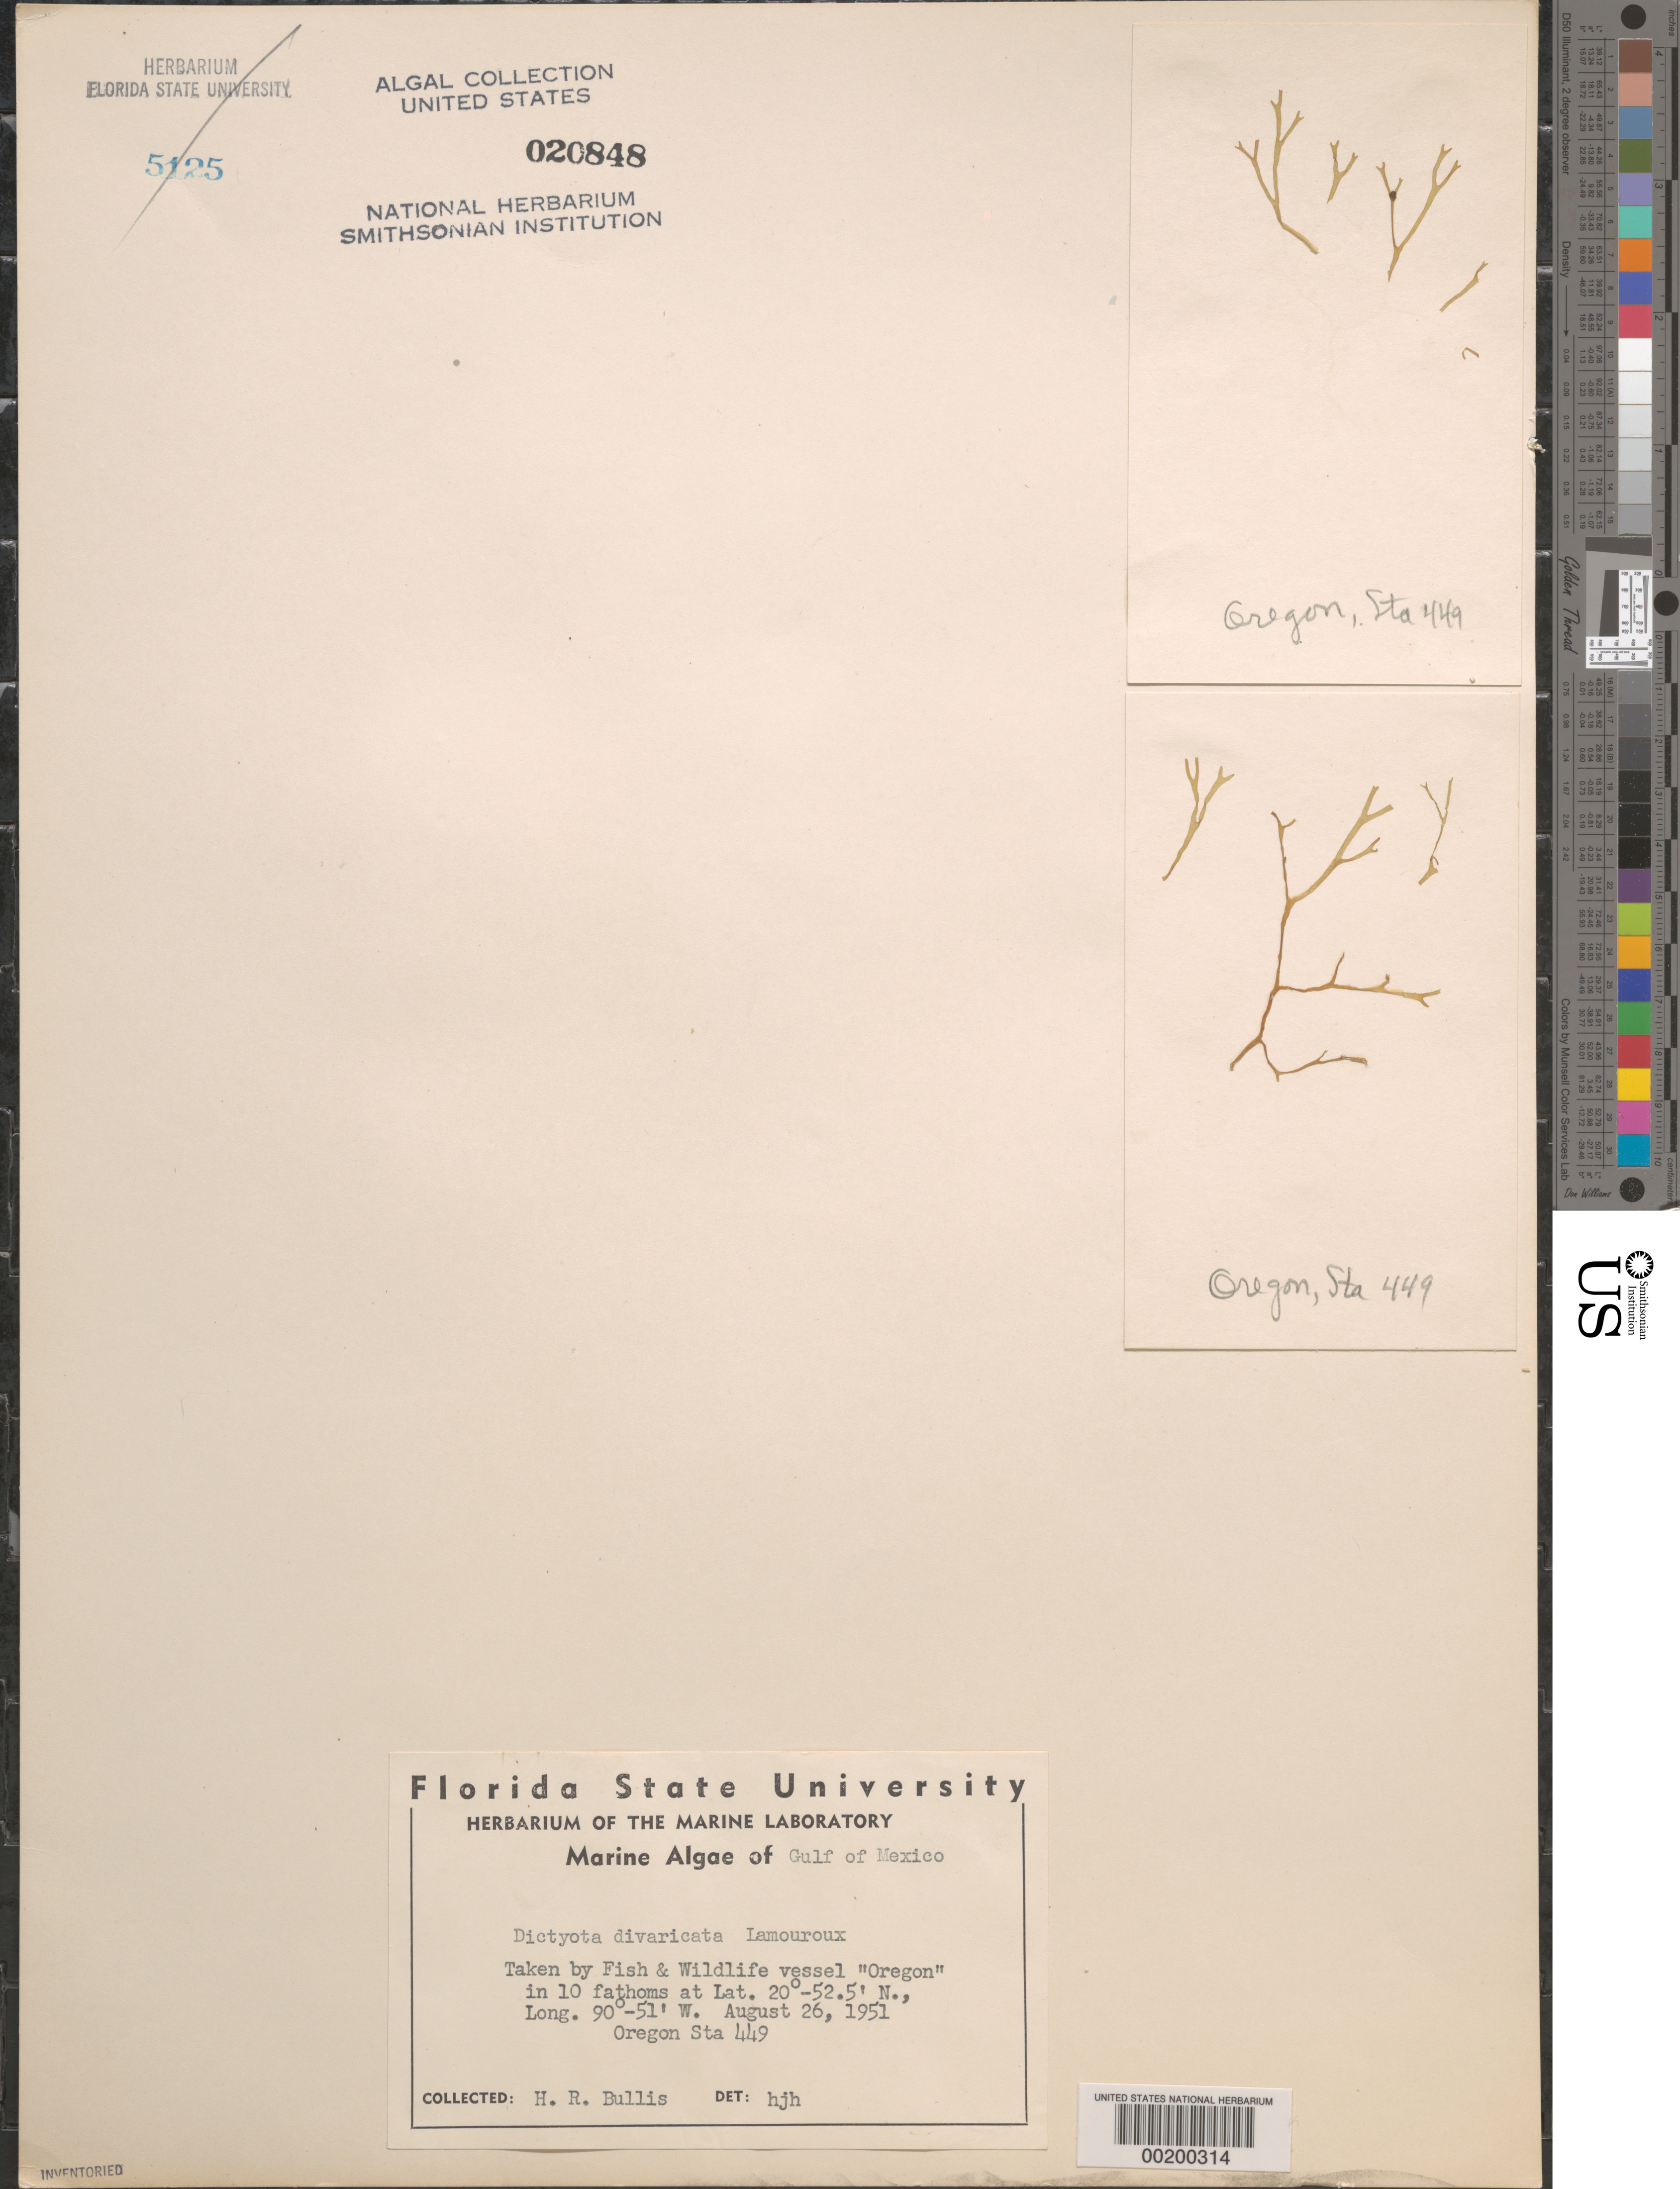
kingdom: Chromista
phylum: Ochrophyta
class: Phaeophyceae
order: Dictyotales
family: Dictyotaceae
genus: Dictyota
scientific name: Dictyota divaricata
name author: J.V.Lamouroux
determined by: Humm, Harold J.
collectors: H. Bullis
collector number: Station 449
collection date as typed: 26 Aug 1951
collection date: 1951-08-26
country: Mexico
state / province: Campeche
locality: Campeche Banks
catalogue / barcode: US 20848